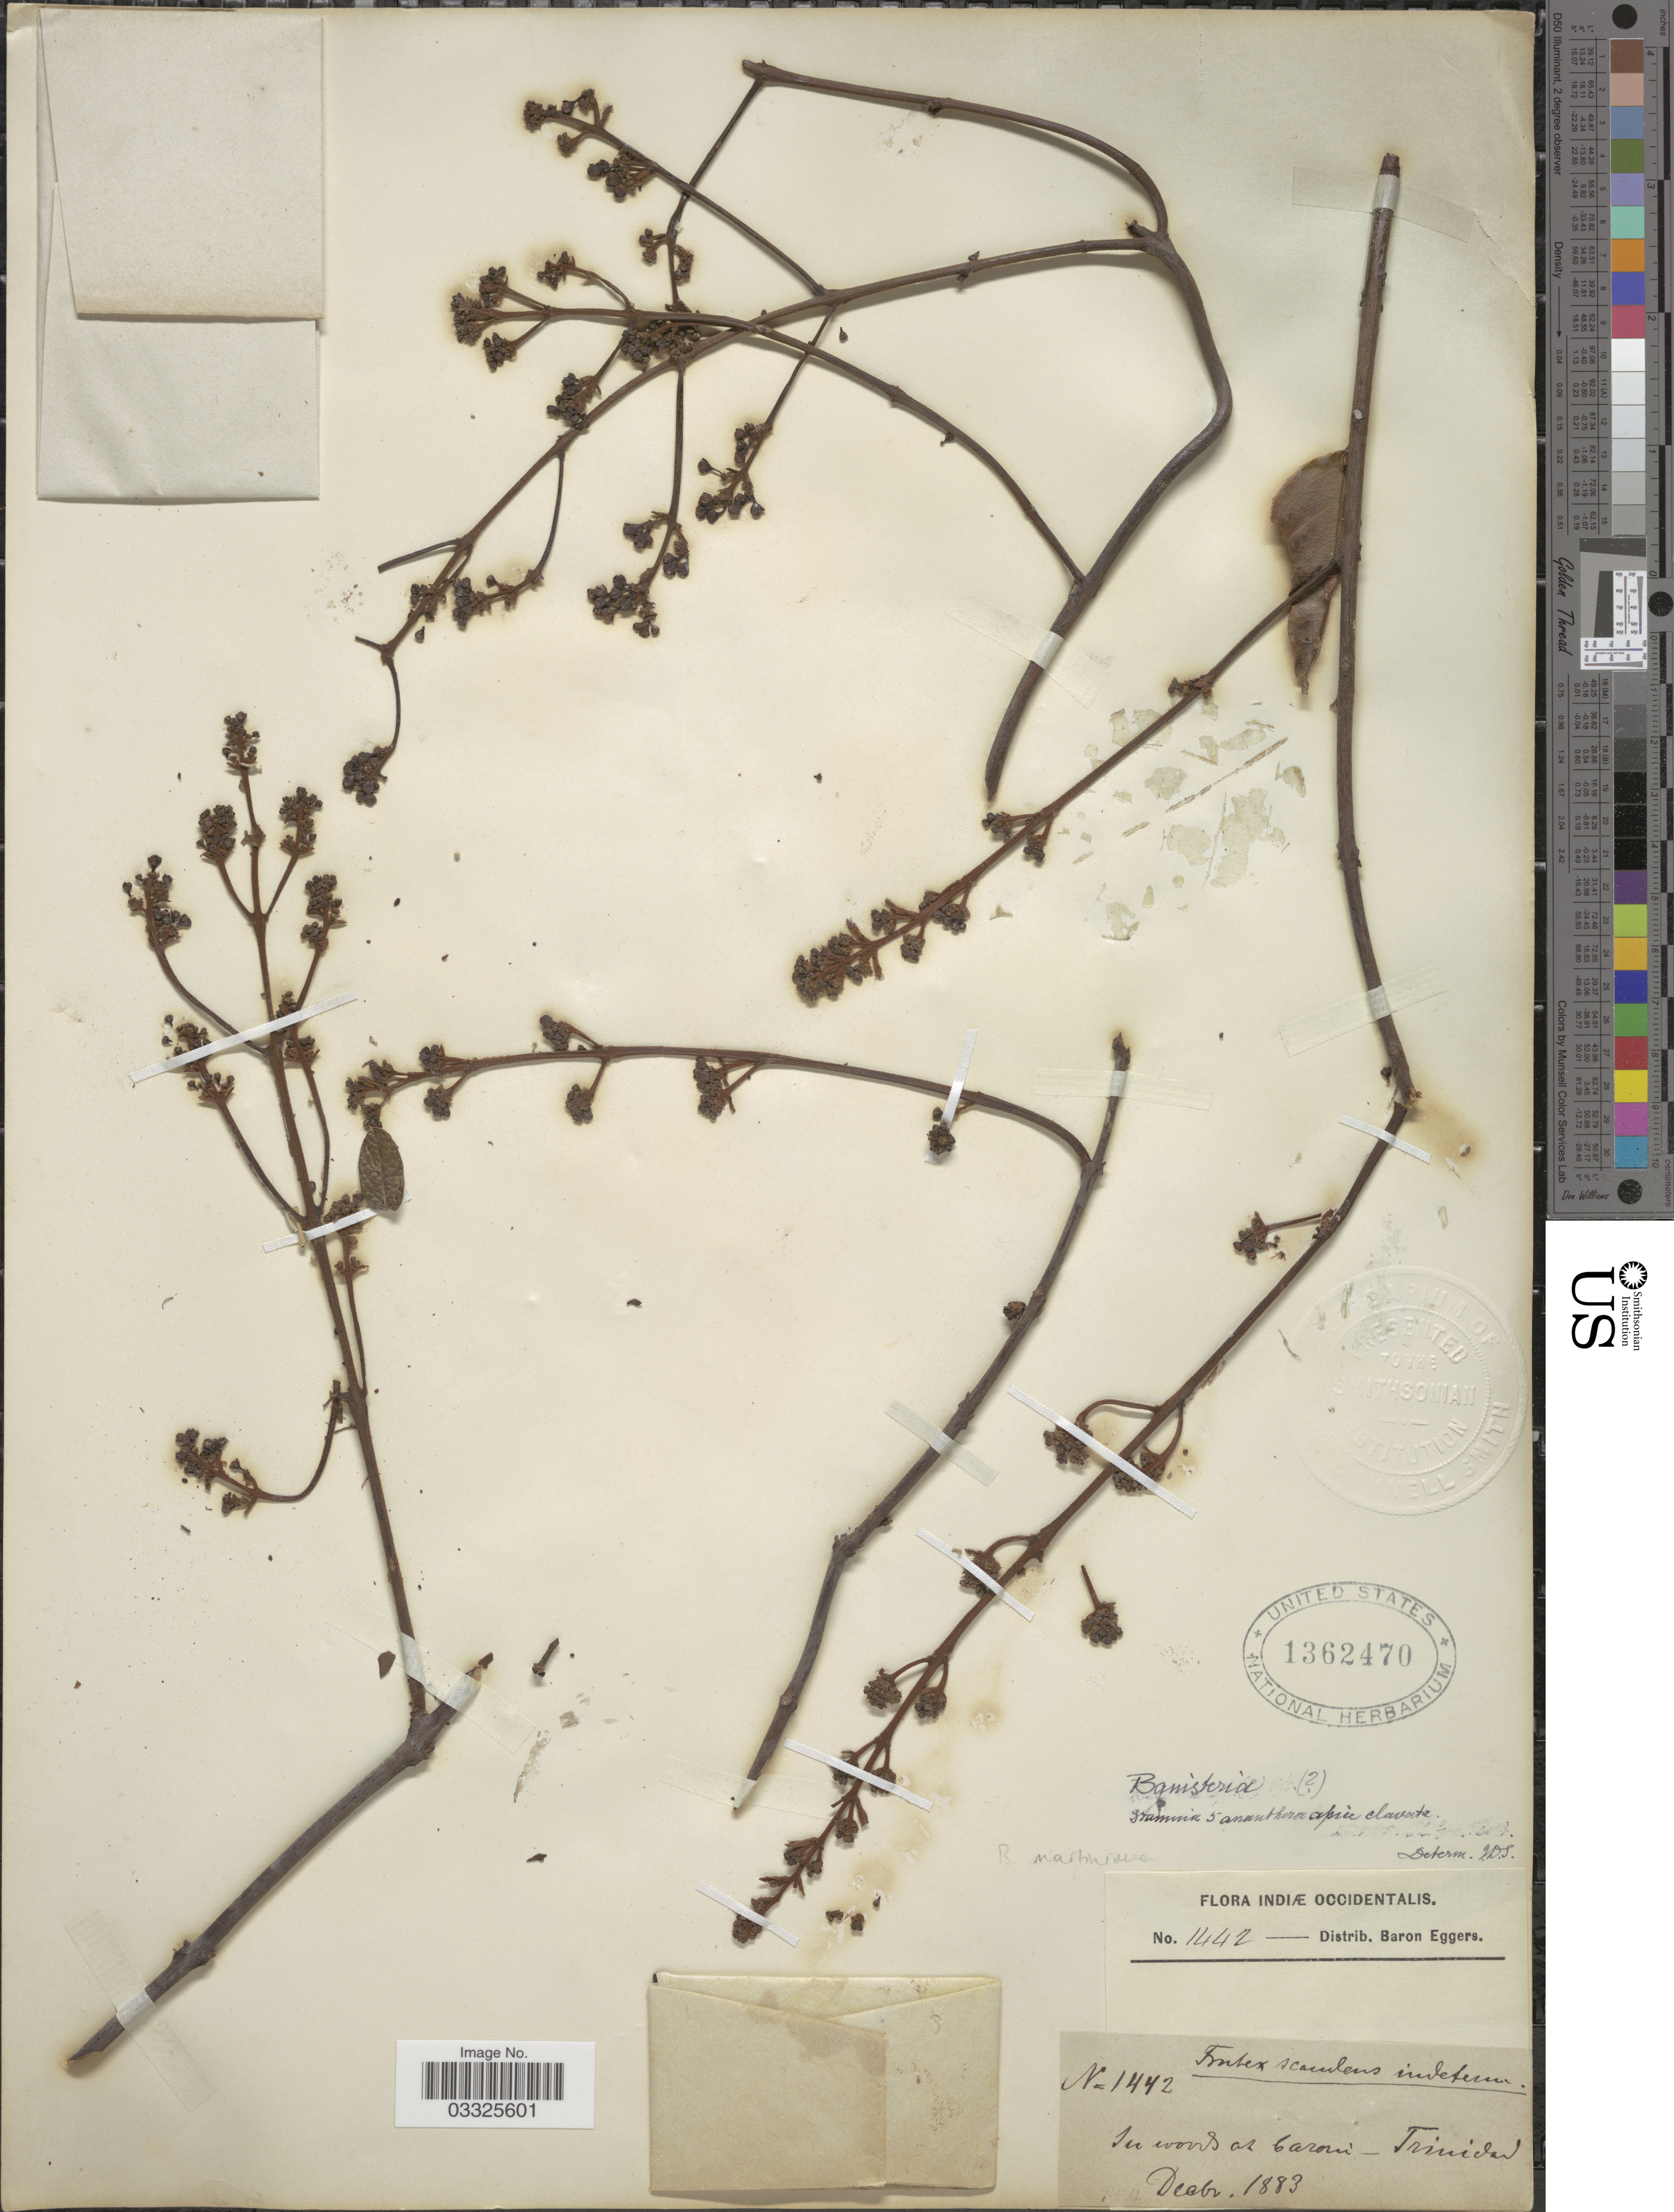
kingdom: Plantae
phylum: Tracheophyta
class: Magnoliopsida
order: Malpighiales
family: Malpighiaceae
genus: Banisteriopsis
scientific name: Banisteriopsis sp.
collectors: B. Eggers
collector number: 1442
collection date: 1883-12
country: Trinidad and Tobago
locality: Indiæ Occidentalis. In woods at Caroni - Trinidad.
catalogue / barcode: US 1362470